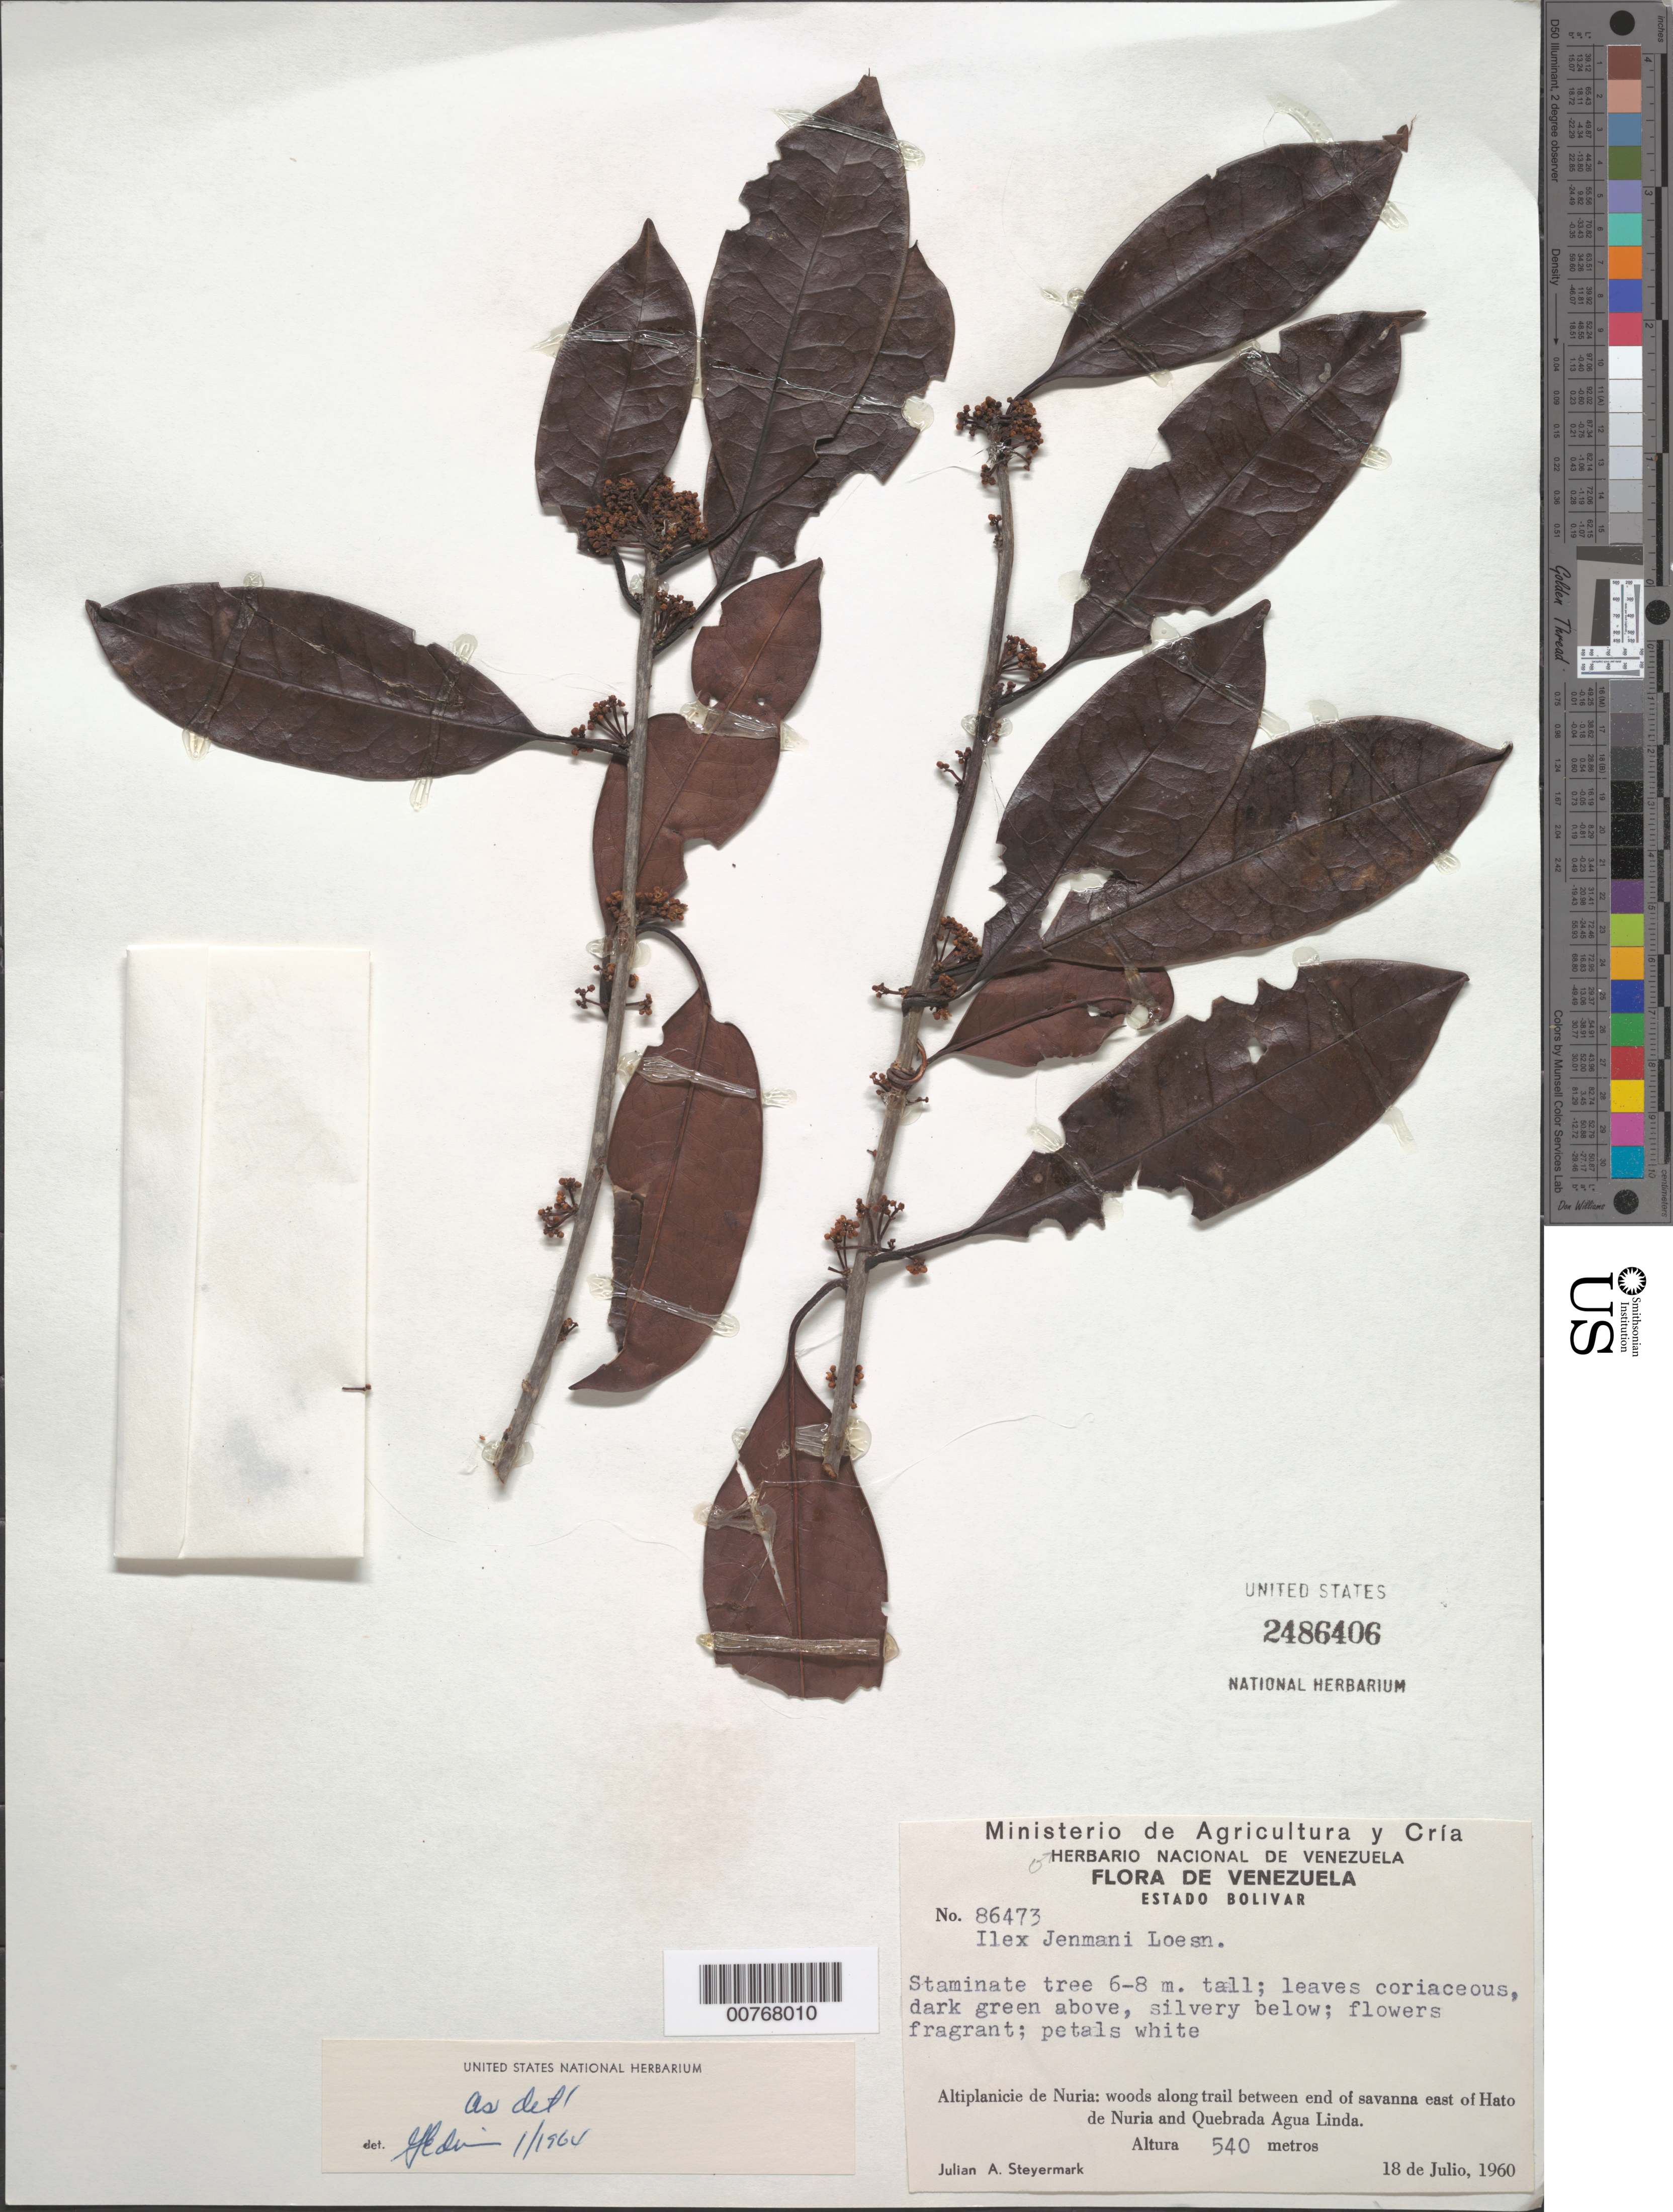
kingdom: Plantae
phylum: Tracheophyta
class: Magnoliopsida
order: Aquifoliales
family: Aquifoliaceae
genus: Ilex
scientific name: Ilex jenmanii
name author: Loes.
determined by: Edwin, G.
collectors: J. Steyermark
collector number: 86473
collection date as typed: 18-Jul-60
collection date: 1960-07-18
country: Venezuela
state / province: Bolívar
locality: Altiplanicie de Nuria, E of Hato de Nuria and quebrada Agua Linda (Nuria high plateau, E of Nuria cattle ranch and Agua Linda ravine)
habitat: Woods along trail between end of savanna east of hato de Nuria and quebrada Agua Linda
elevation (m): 540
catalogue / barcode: US 2486406